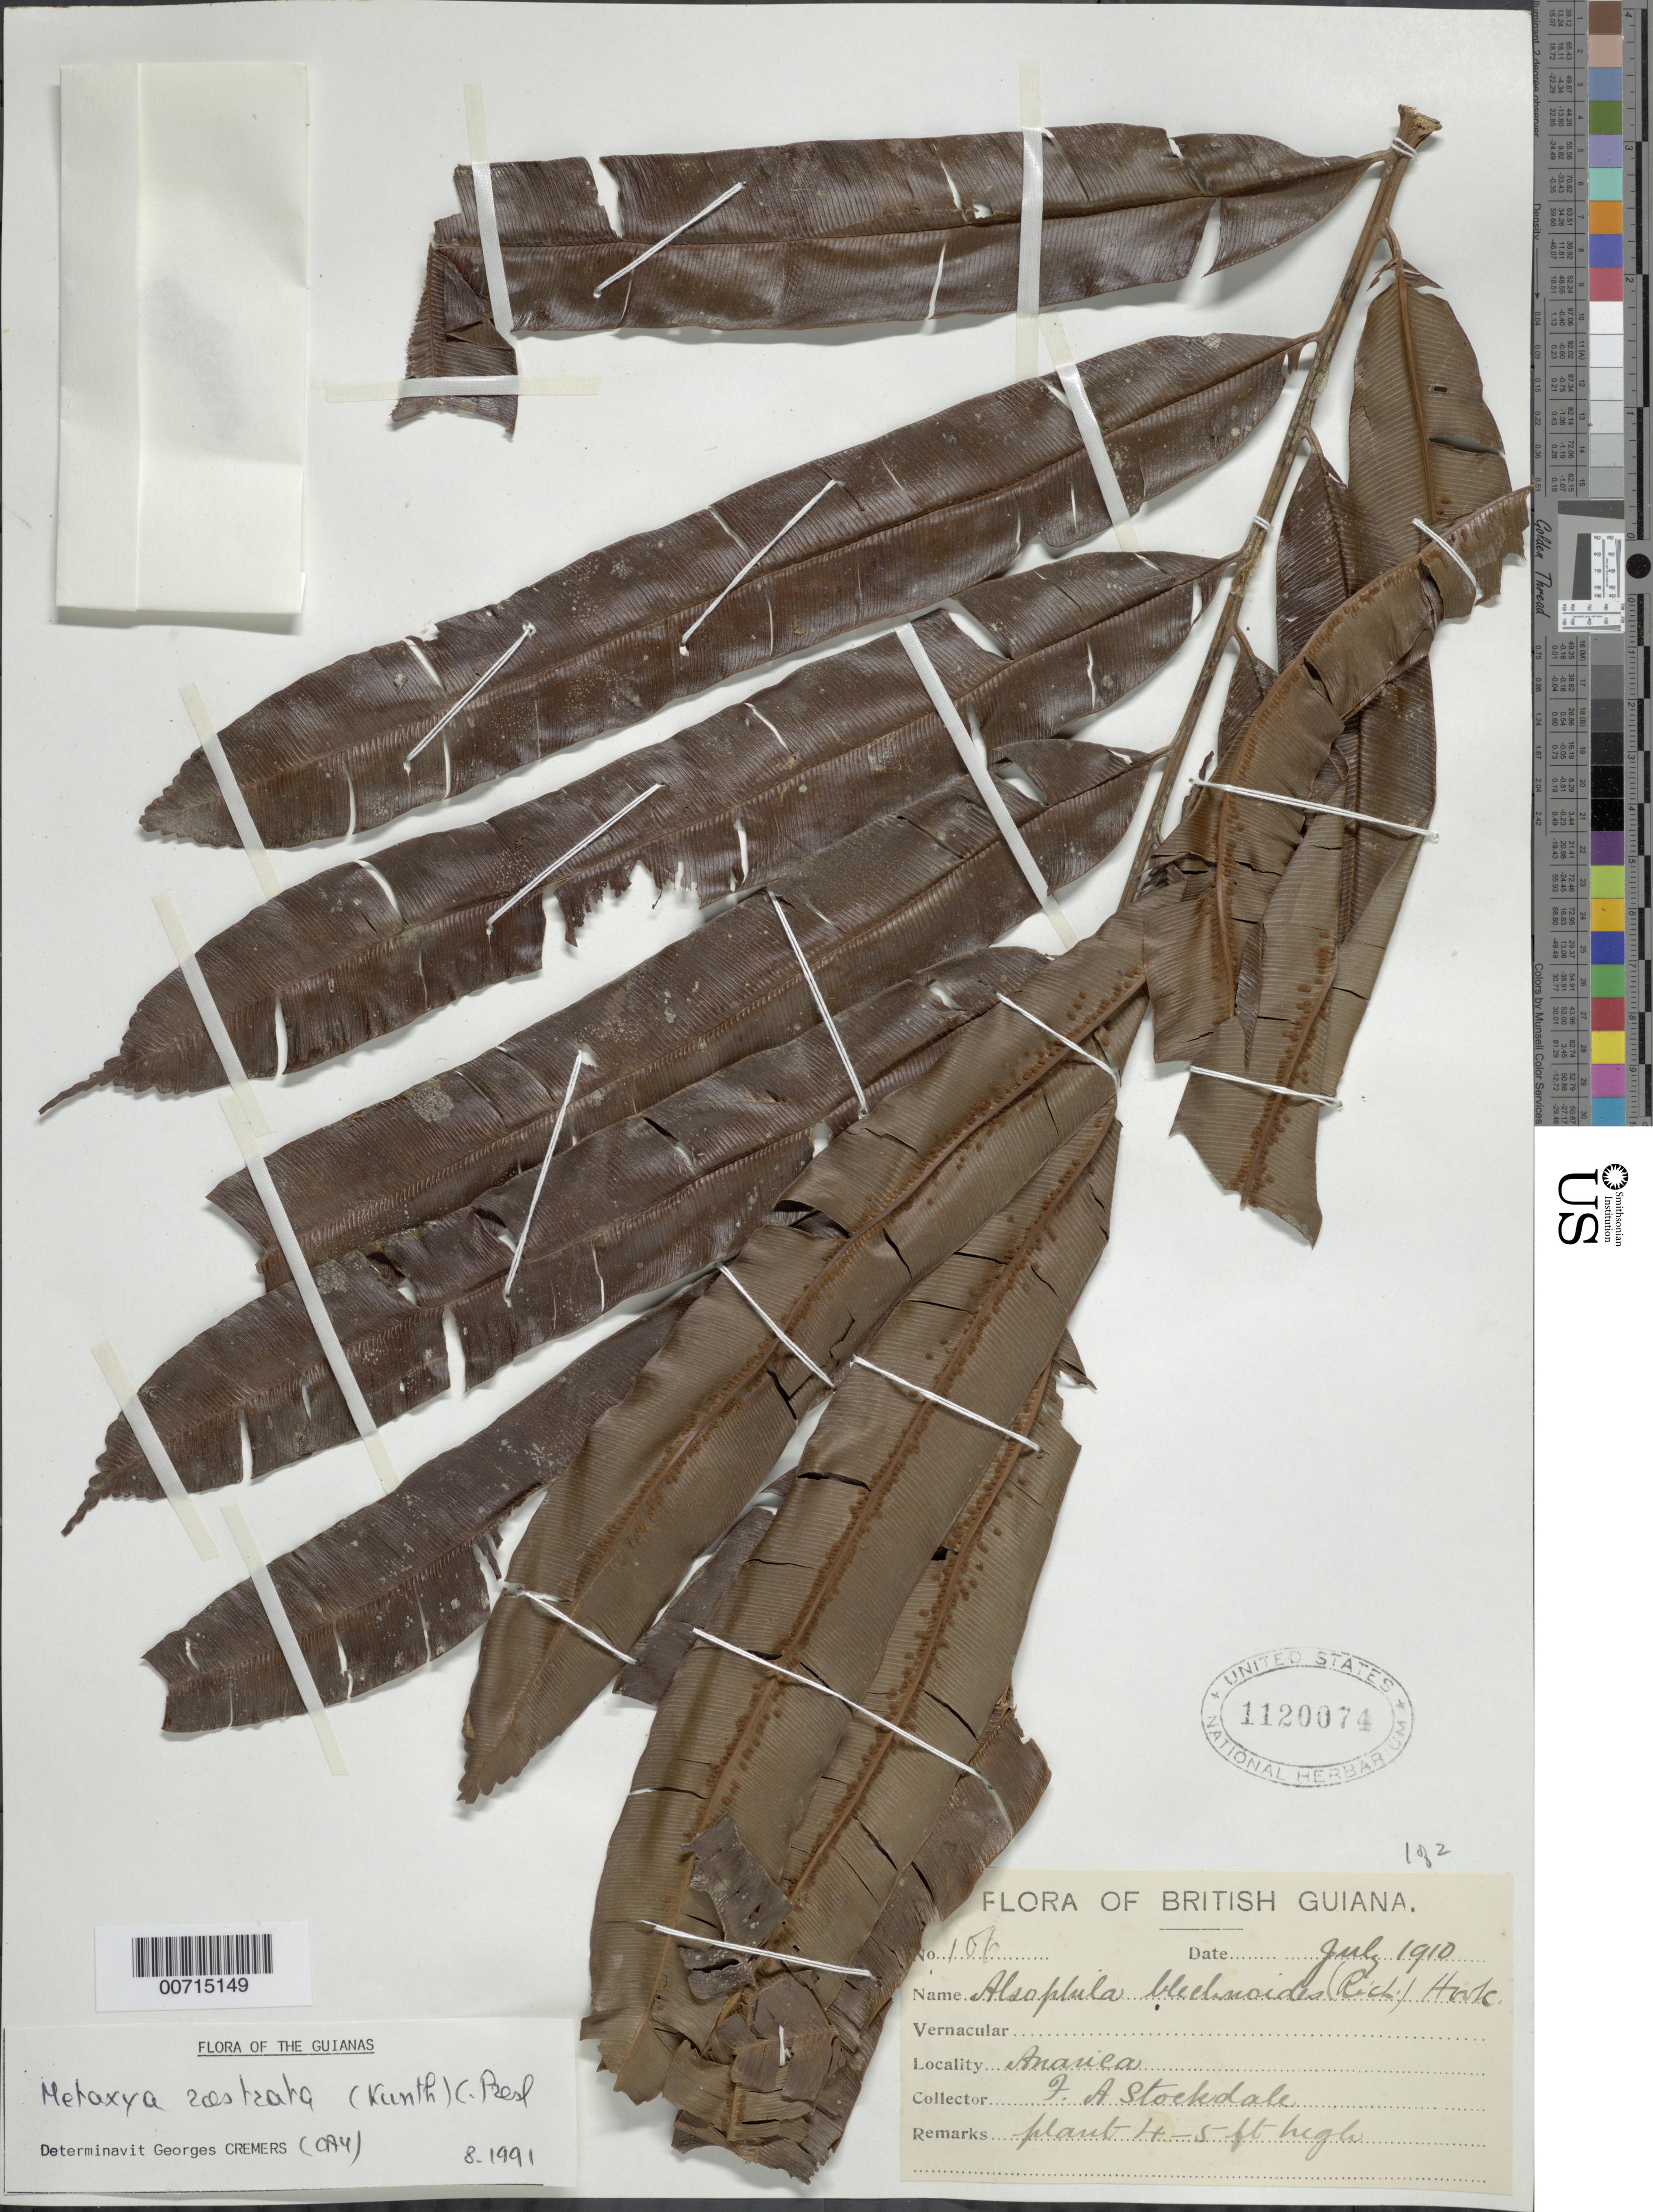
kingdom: Plantae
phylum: Tracheophyta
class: Polypodiopsida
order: Cyatheales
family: Metaxyaceae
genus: Metaxya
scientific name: Metaxya rostrata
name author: (Kunth) C. Presl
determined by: Cremers, Georges A.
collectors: F. Stockdale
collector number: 106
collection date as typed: Jul-10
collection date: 1910-07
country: Guyana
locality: Anauea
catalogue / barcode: US 1120074